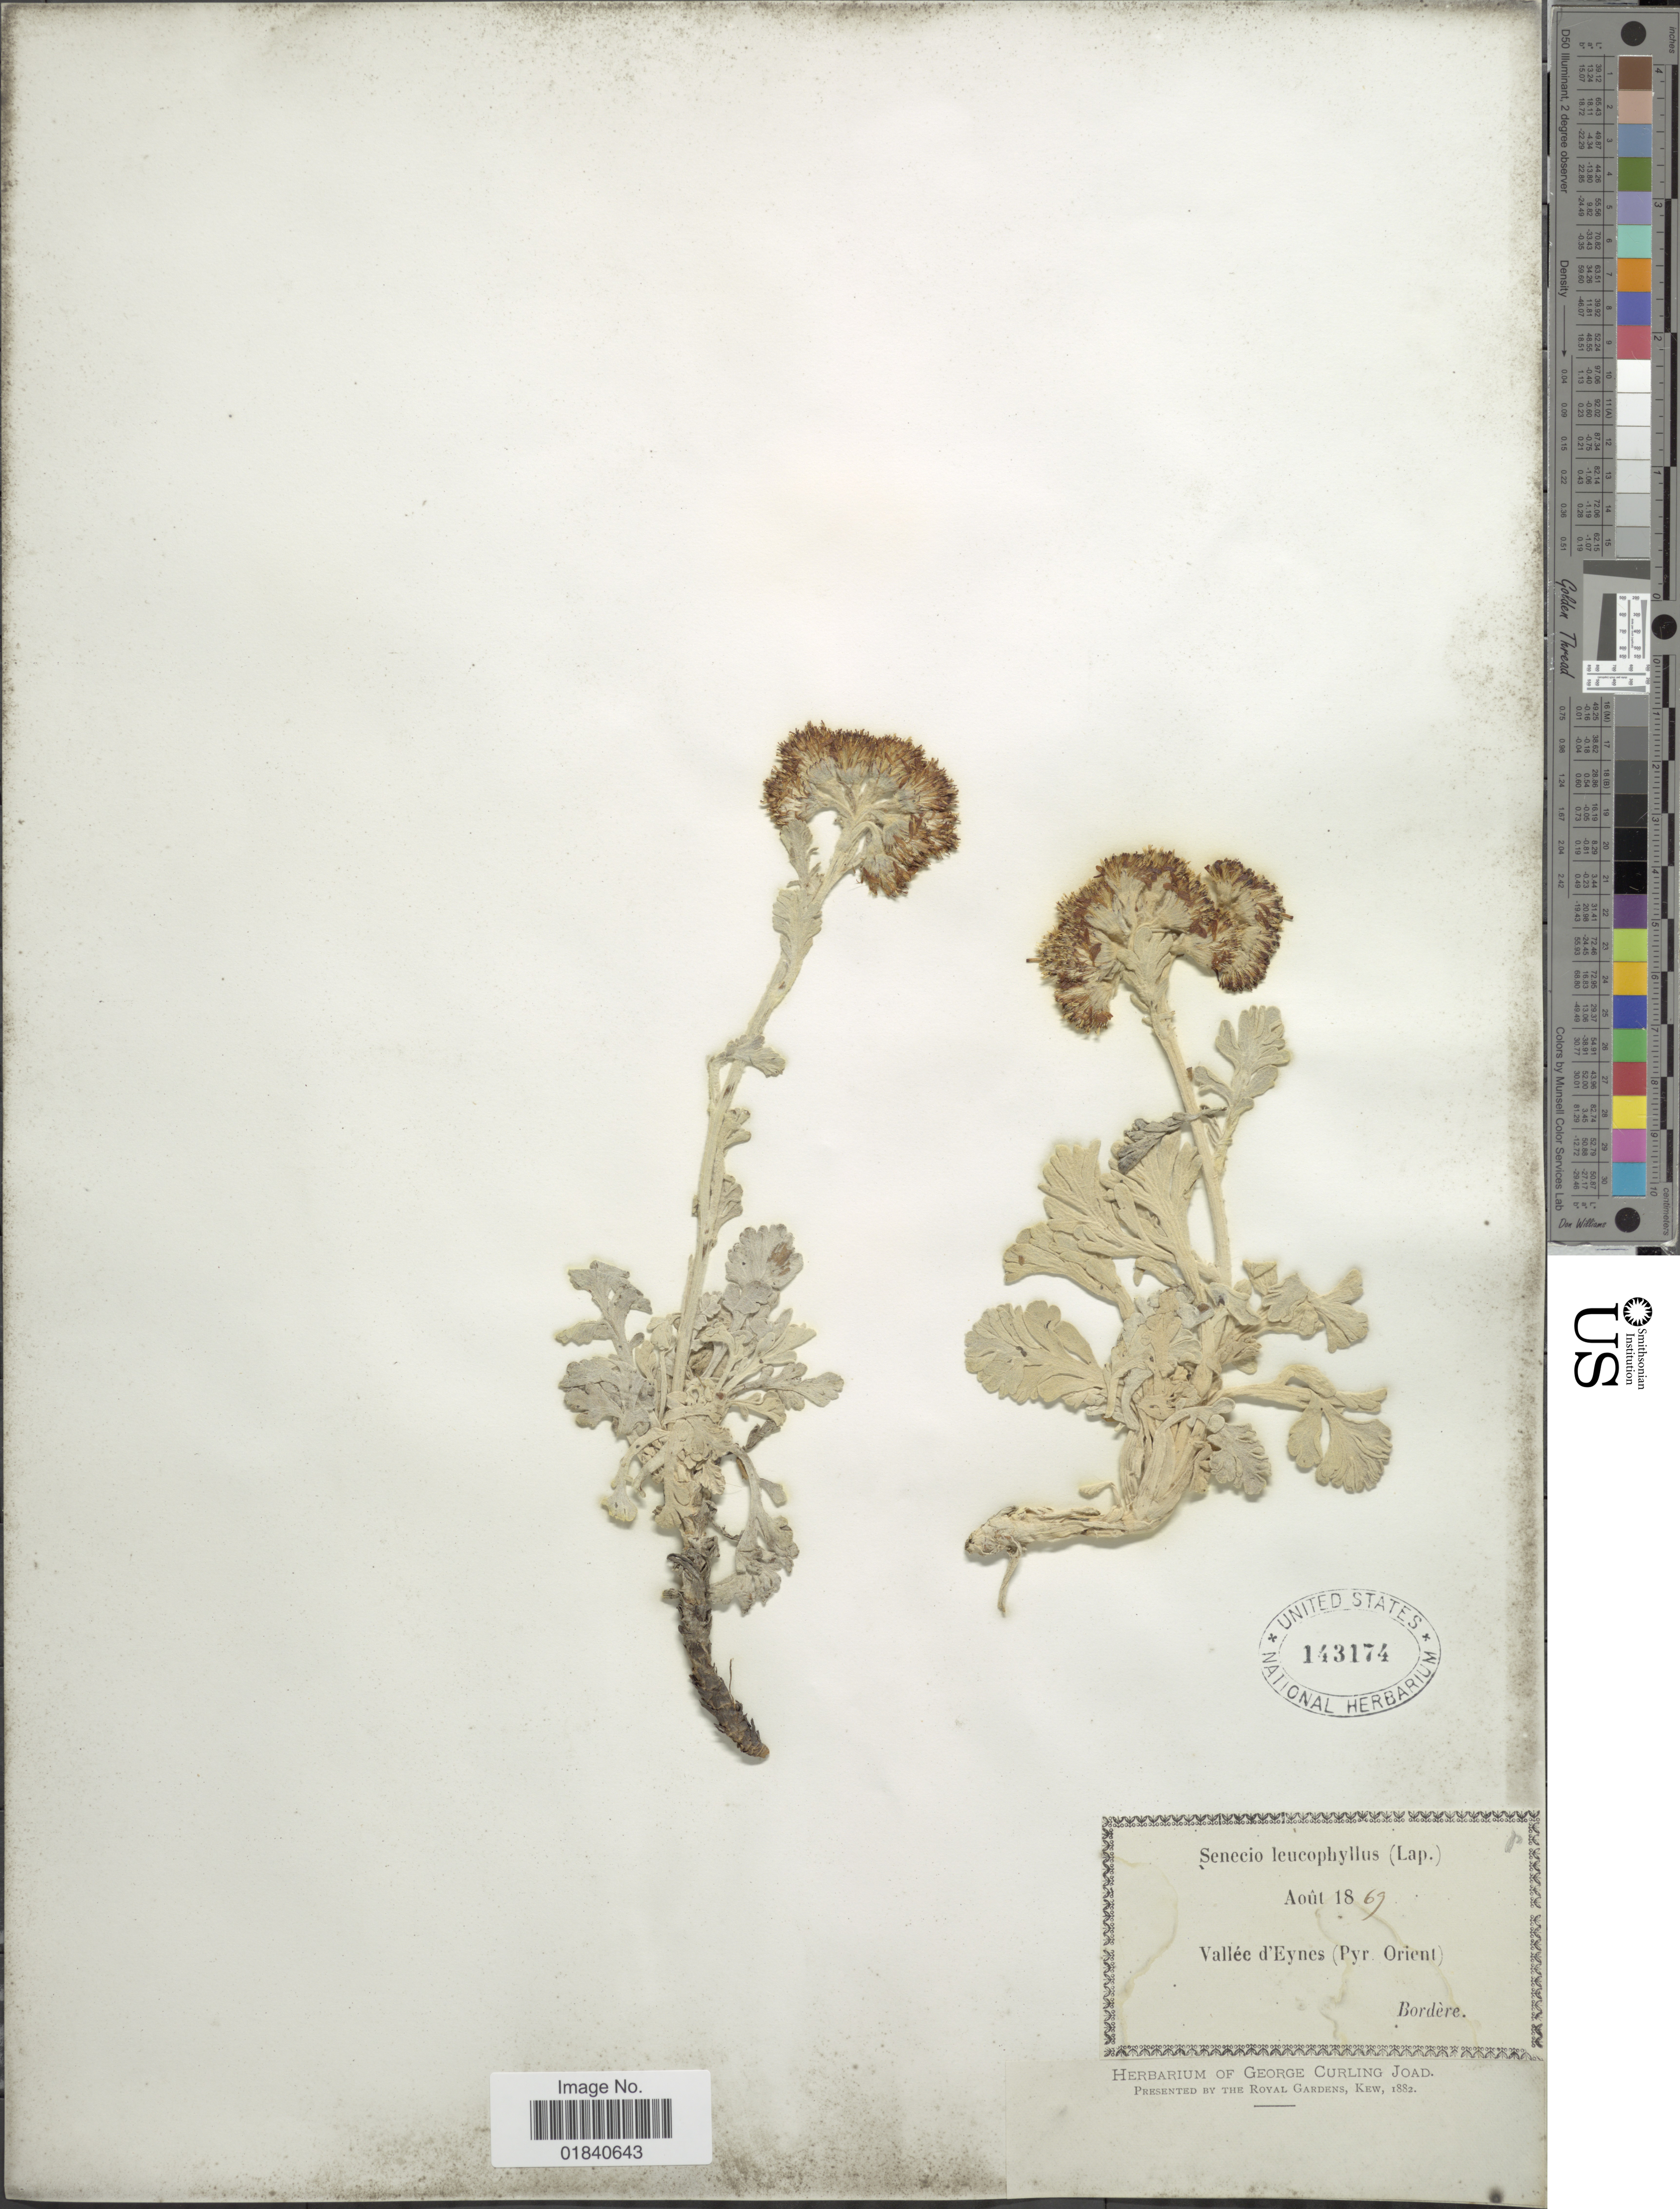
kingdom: Plantae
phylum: Tracheophyta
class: Magnoliopsida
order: Asterales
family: Asteraceae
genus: Jacobaea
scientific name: Jacobaea leucophylla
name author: (DC.) Pelser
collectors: -. Bordère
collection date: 1869-08-18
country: France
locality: Vallée d'Eynes (Pyr. Orient)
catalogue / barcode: US 143174